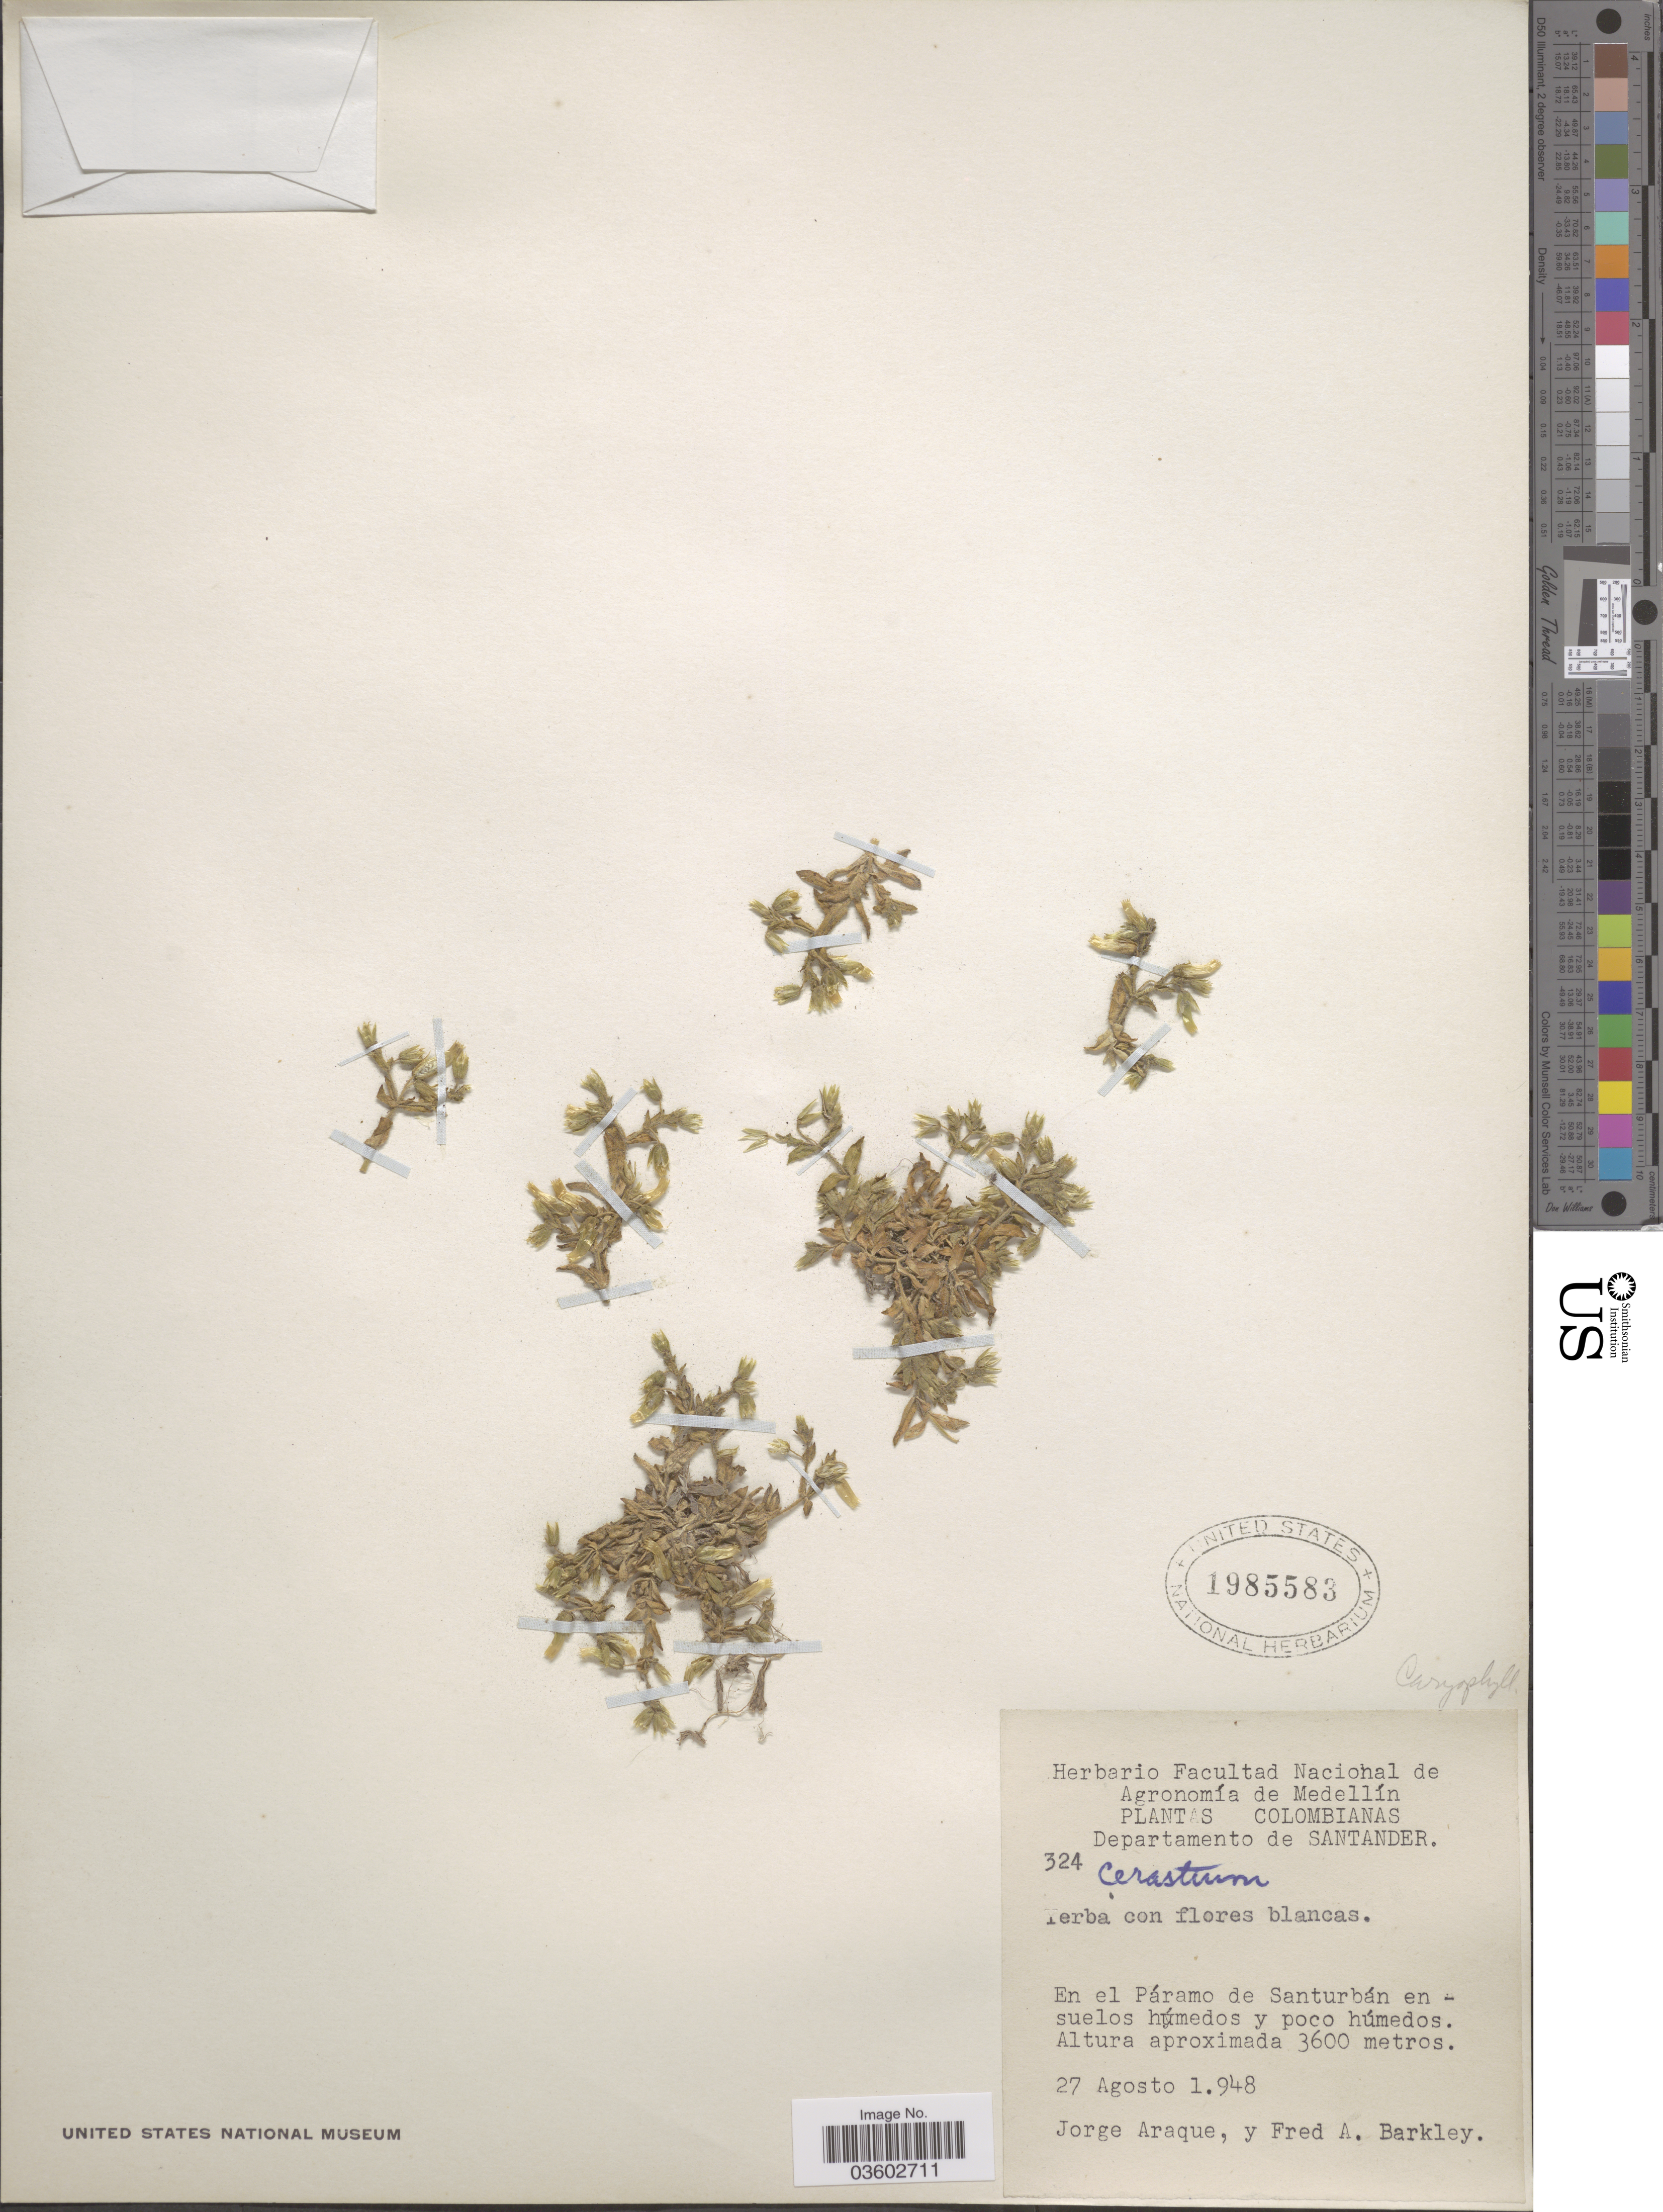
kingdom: Plantae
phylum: Tracheophyta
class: Magnoliopsida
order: Caryophyllales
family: Caryophyllaceae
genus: Cerastium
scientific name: Cerastium sp.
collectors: J. Araque & F. A. Barkley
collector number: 324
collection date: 1948-08-27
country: Colombia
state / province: Santander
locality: Departamento de Santander. En el Páramo de Santurbán.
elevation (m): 3600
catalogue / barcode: US 1985583